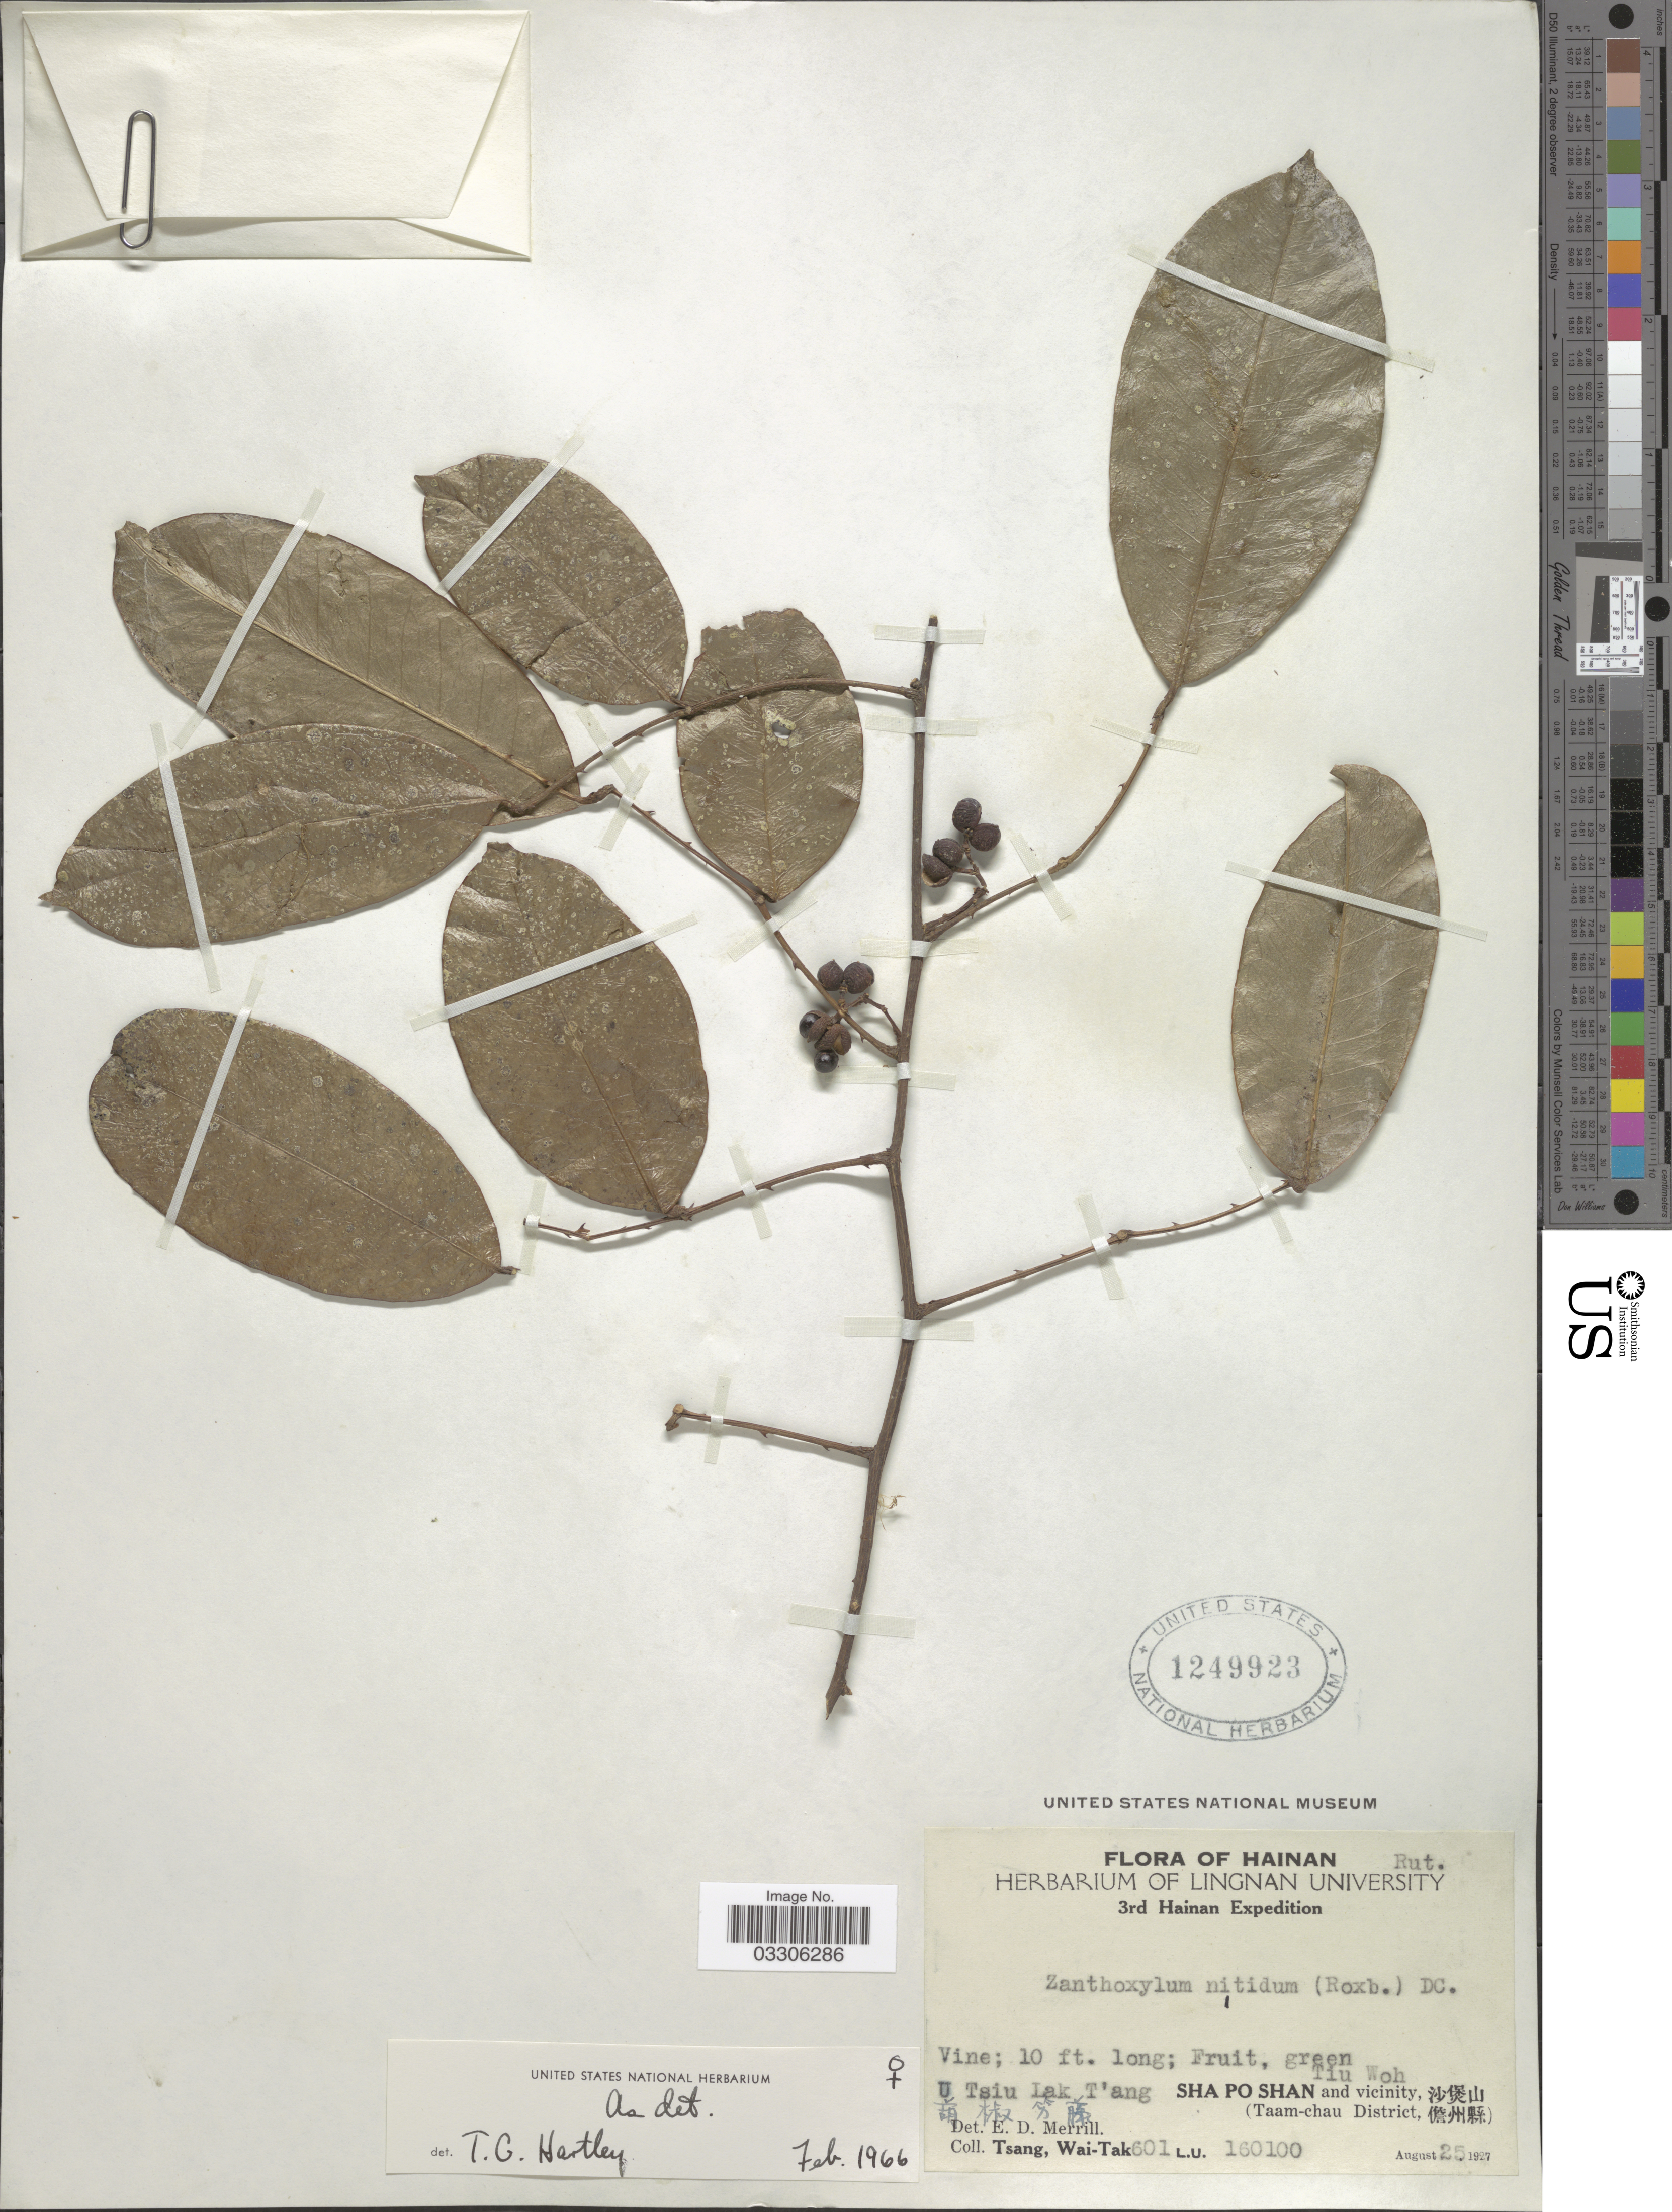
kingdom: Plantae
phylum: Tracheophyta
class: Magnoliopsida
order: Sapindales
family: Rutaceae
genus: Zanthoxylum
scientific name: Zanthoxylum nitidum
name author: Bunge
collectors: W. T. Tsang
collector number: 601L.U.160100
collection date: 1927-08-25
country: China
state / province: Hainan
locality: Tiu Woh. U Tsiu Lak T'ang X. Sha Po Shan and vicinity, X. (Taam-chau District, X).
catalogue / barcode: US 1249923